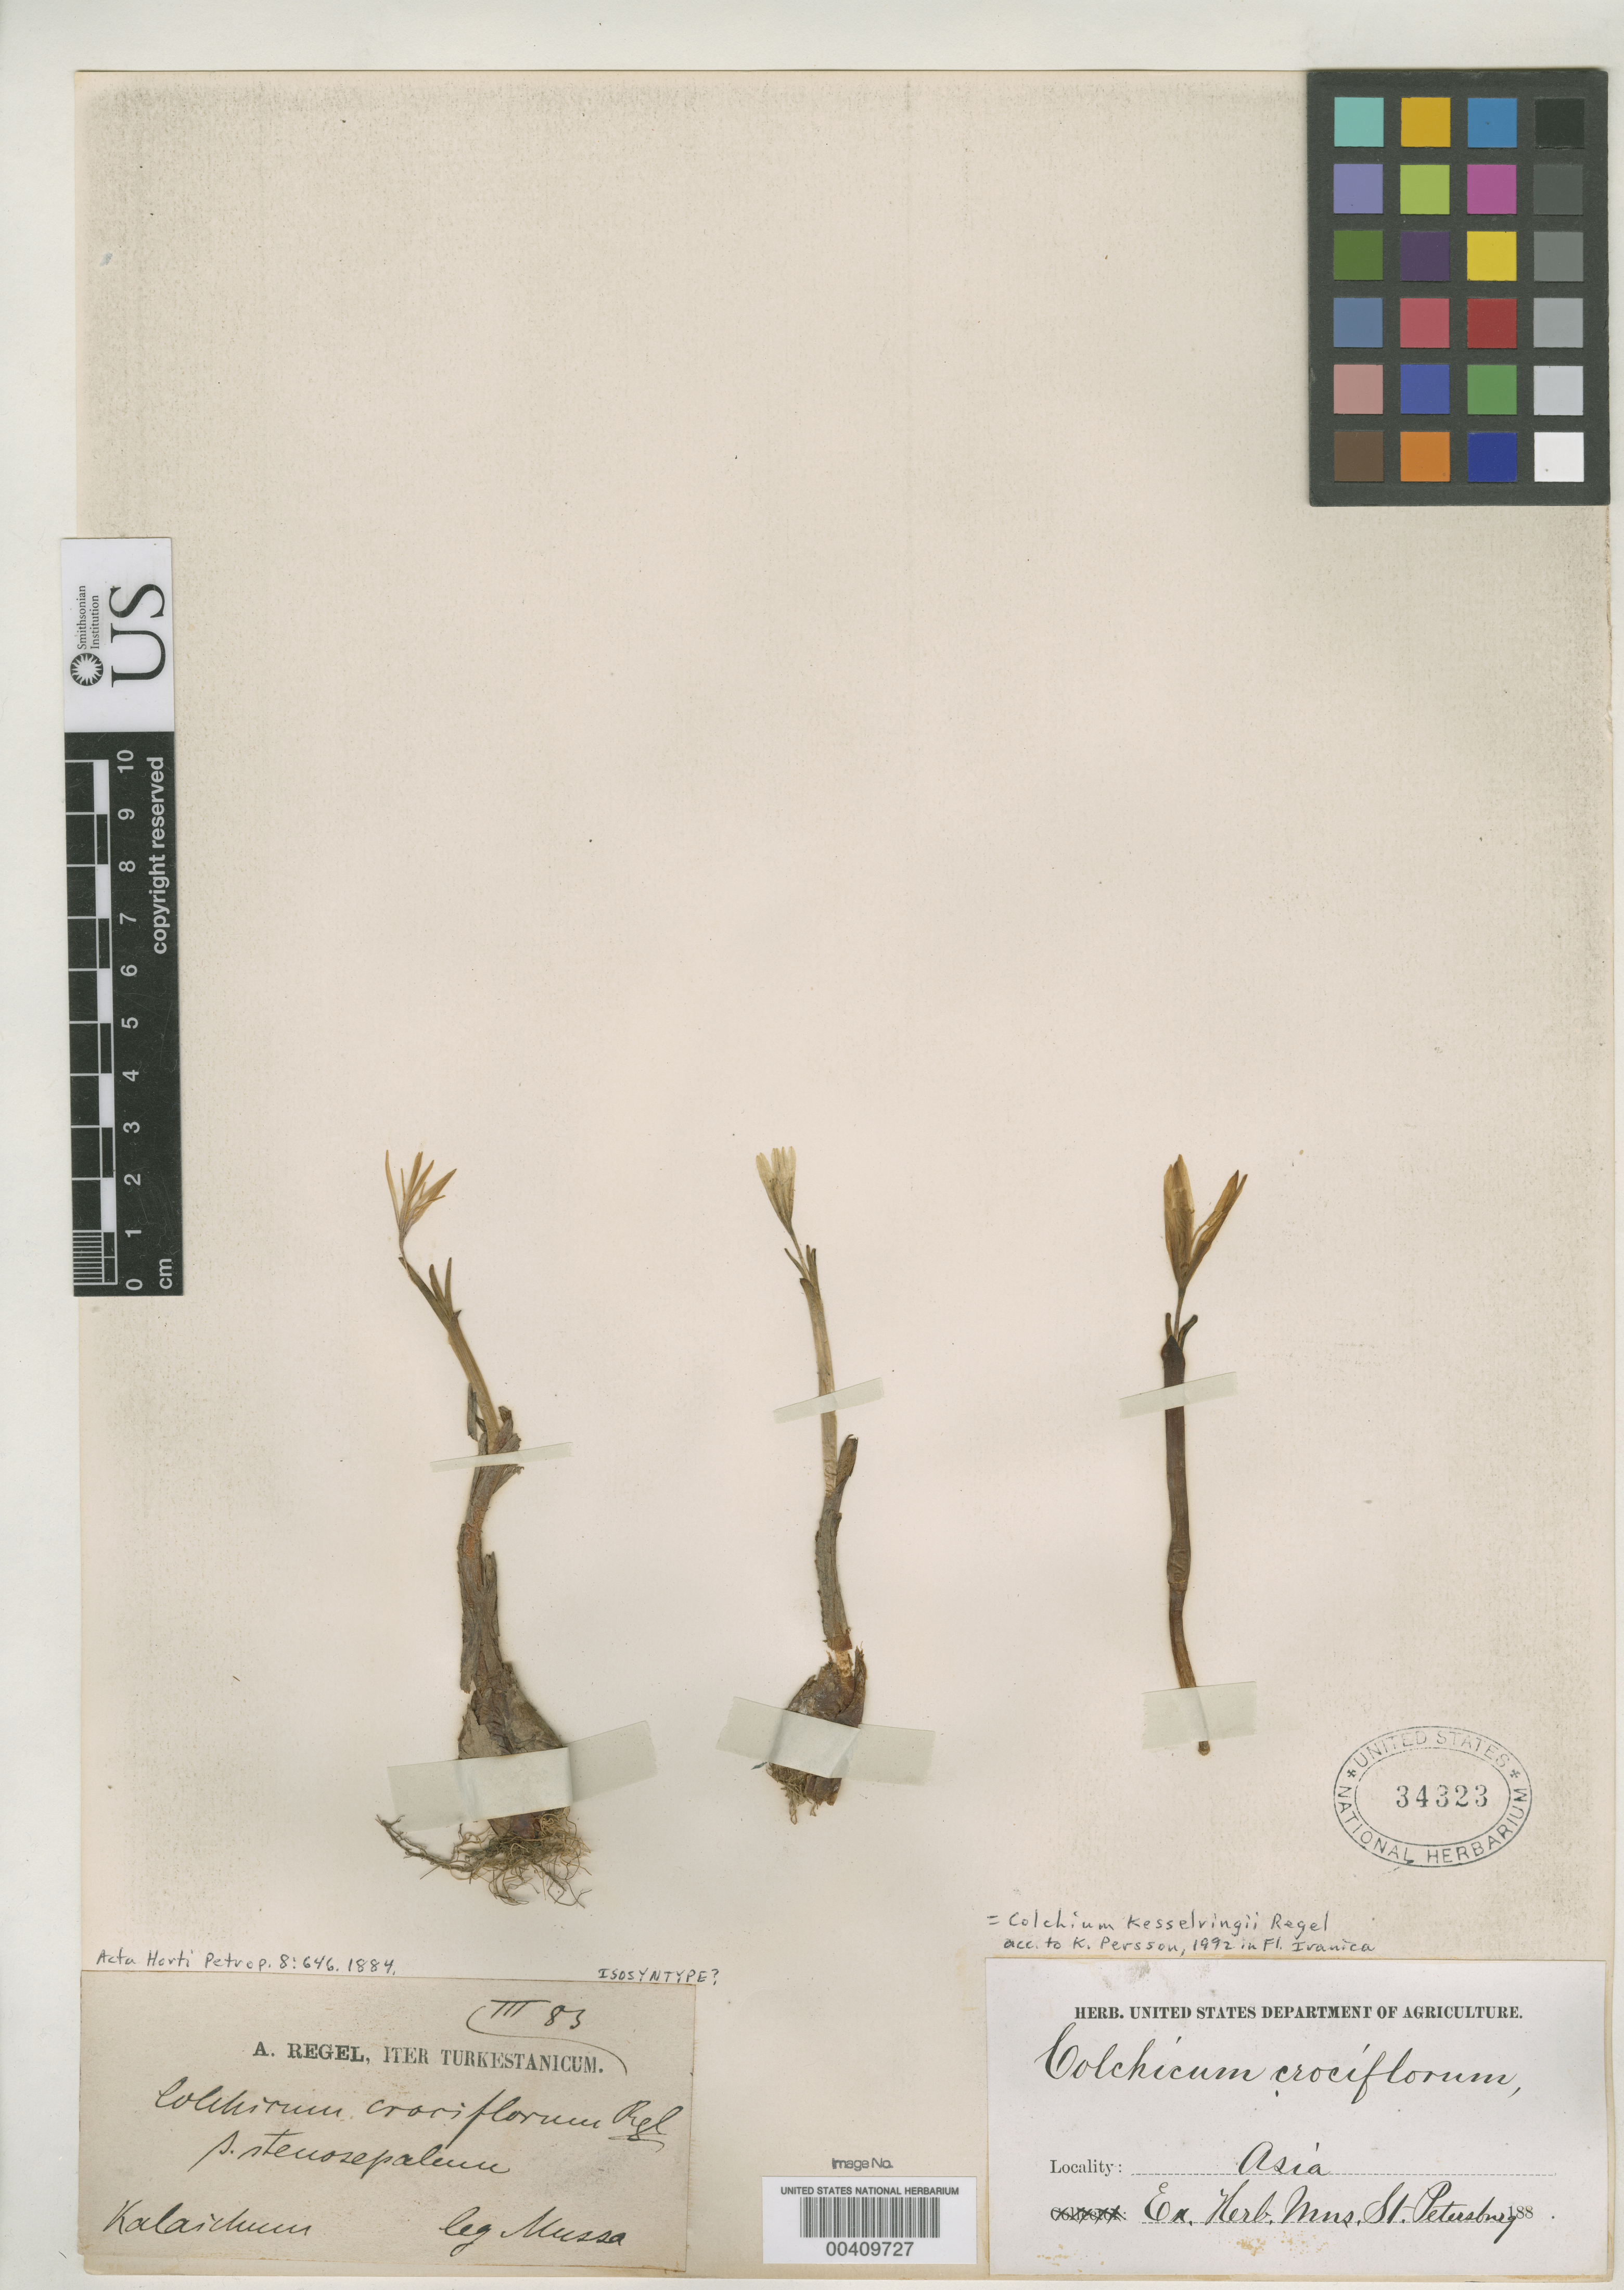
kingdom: Plantae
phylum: Tracheophyta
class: Liliopsida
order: Liliales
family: Colchicaceae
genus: Colchicum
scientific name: Colchicum crociflorum var. stenosepalum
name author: A. Regel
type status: Possible Isosyntype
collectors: E. Mussa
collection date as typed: Mar 1883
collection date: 1883-03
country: Turkmenistan (?)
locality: Kalaichum.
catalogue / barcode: US 34323